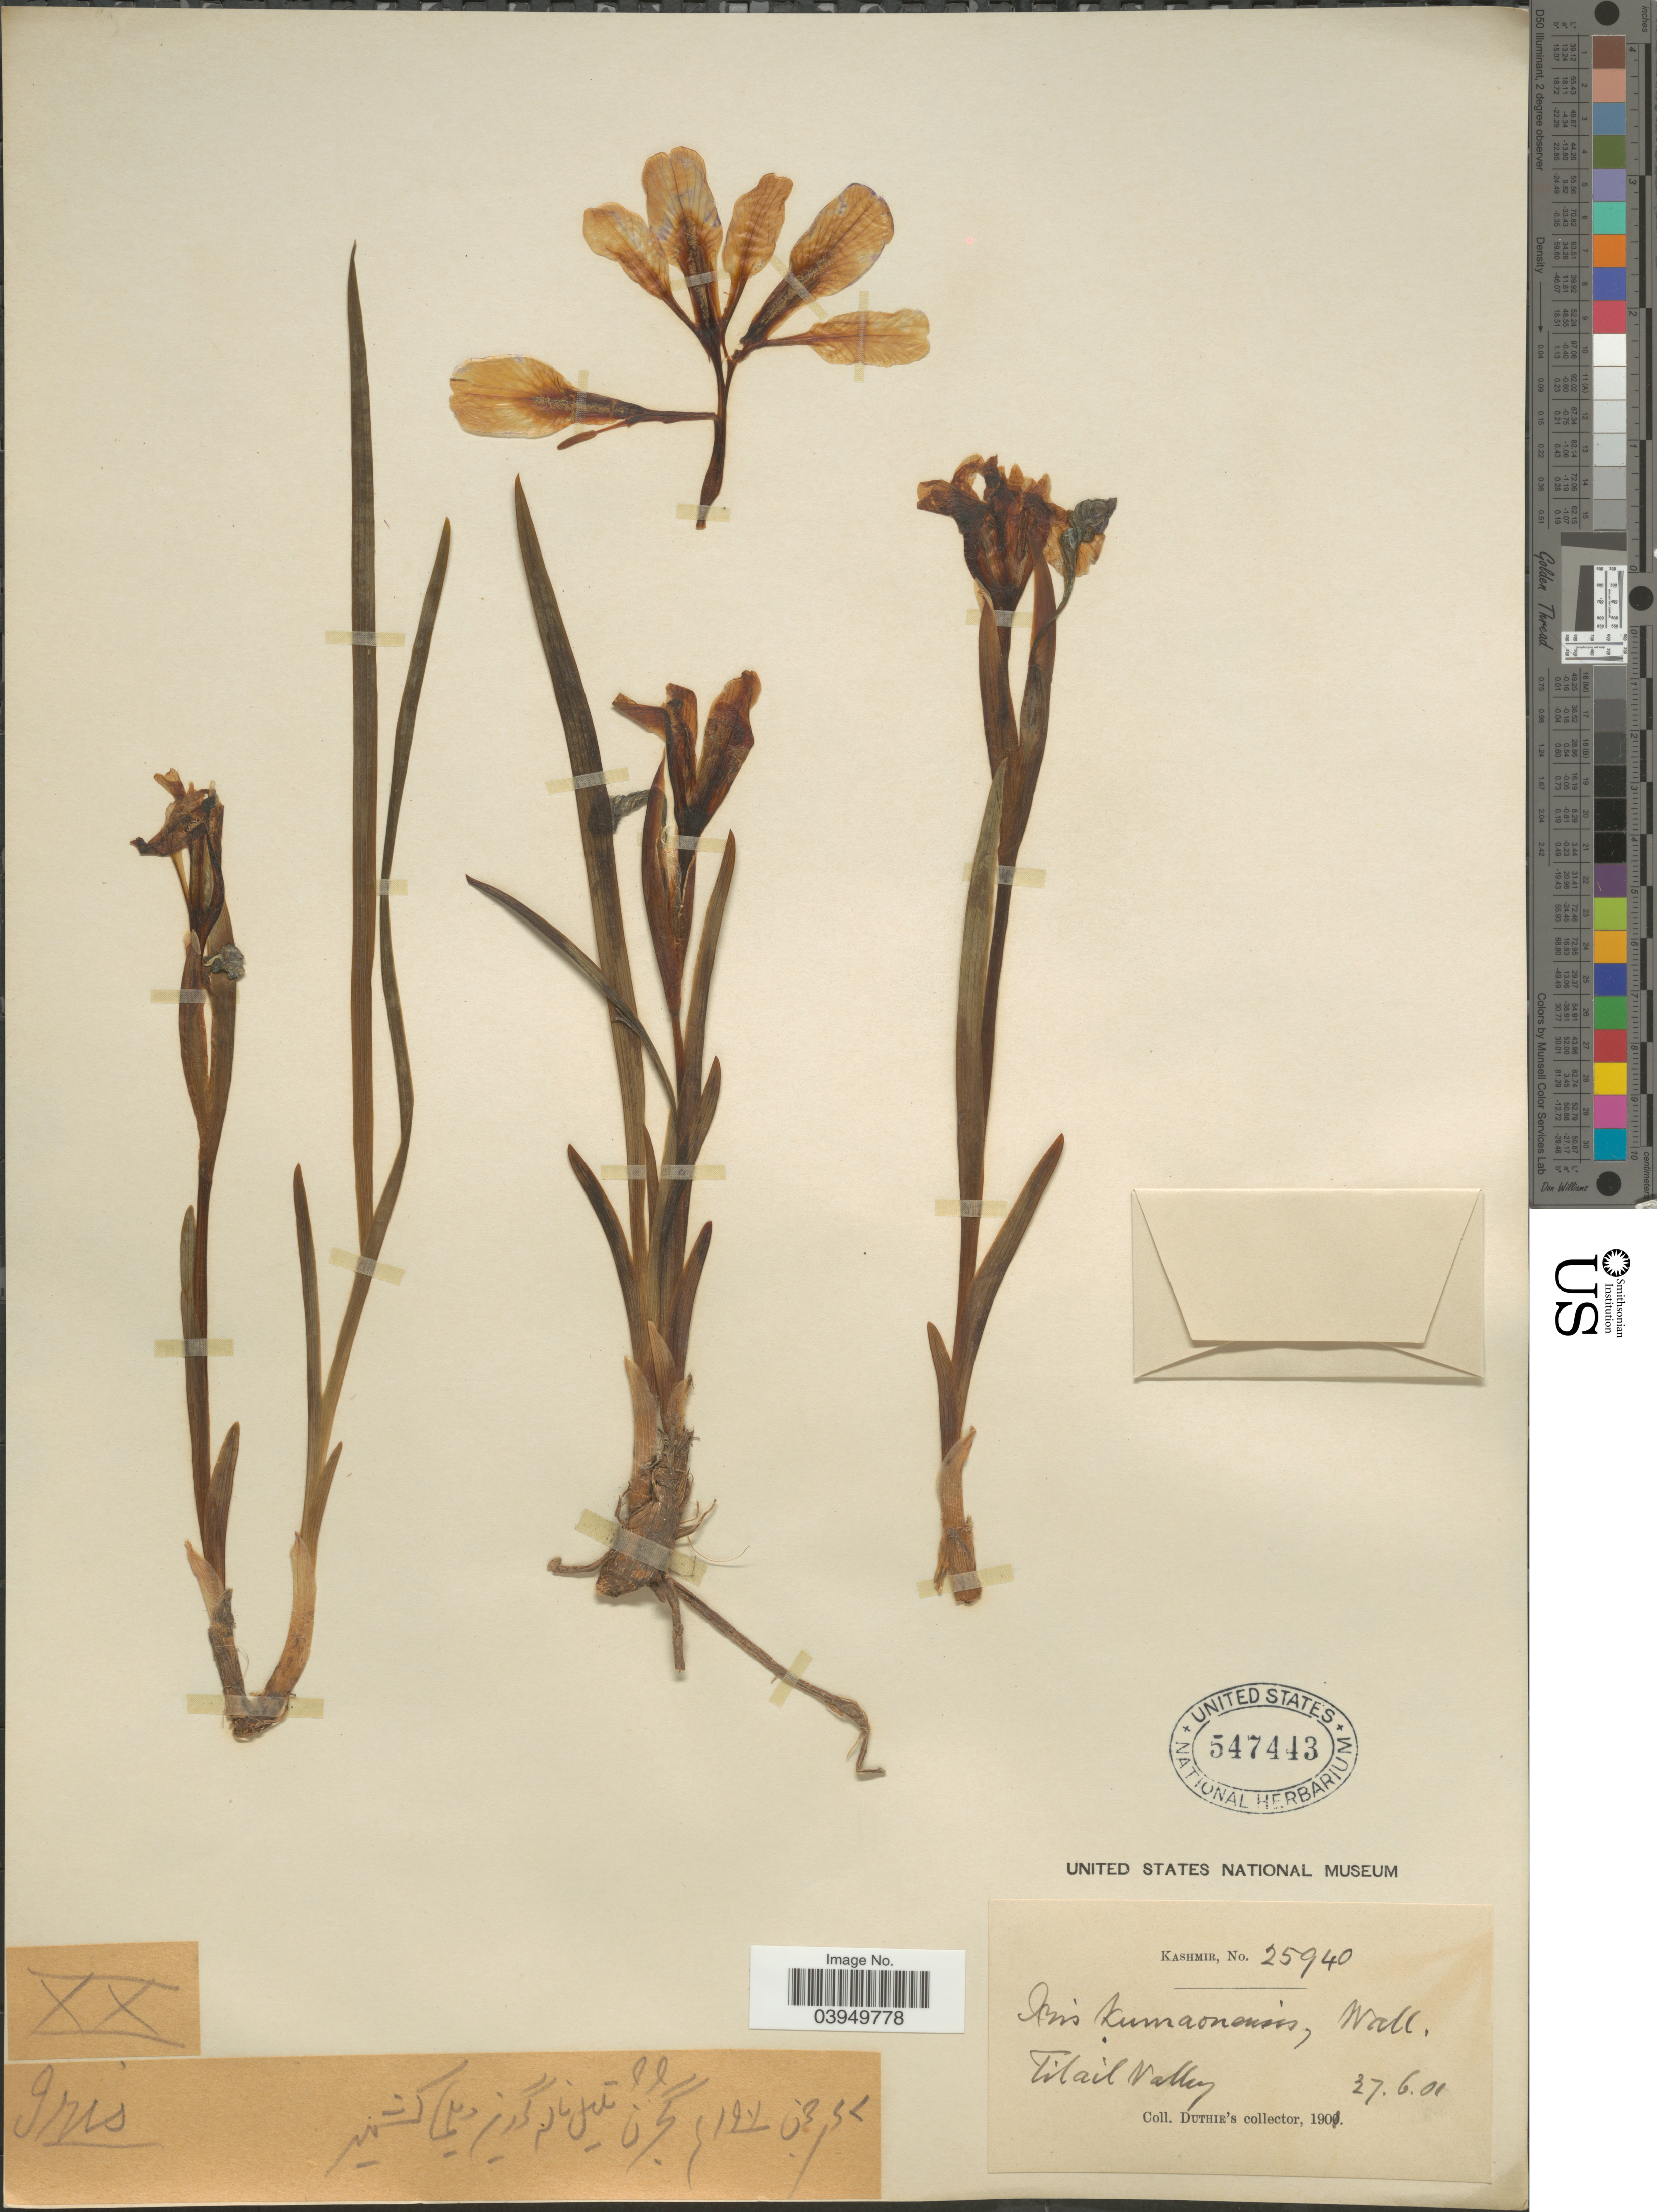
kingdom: Plantae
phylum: Tracheophyta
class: Liliopsida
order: Asparagales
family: Iridaceae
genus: Iris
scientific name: Iris kemaonensis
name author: Wall. ex D. Don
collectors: Duthie's collector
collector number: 25940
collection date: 1901-06-27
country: India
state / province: Jammu and Kashmir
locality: Kashmir. Tulail Valley.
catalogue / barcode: US 547443